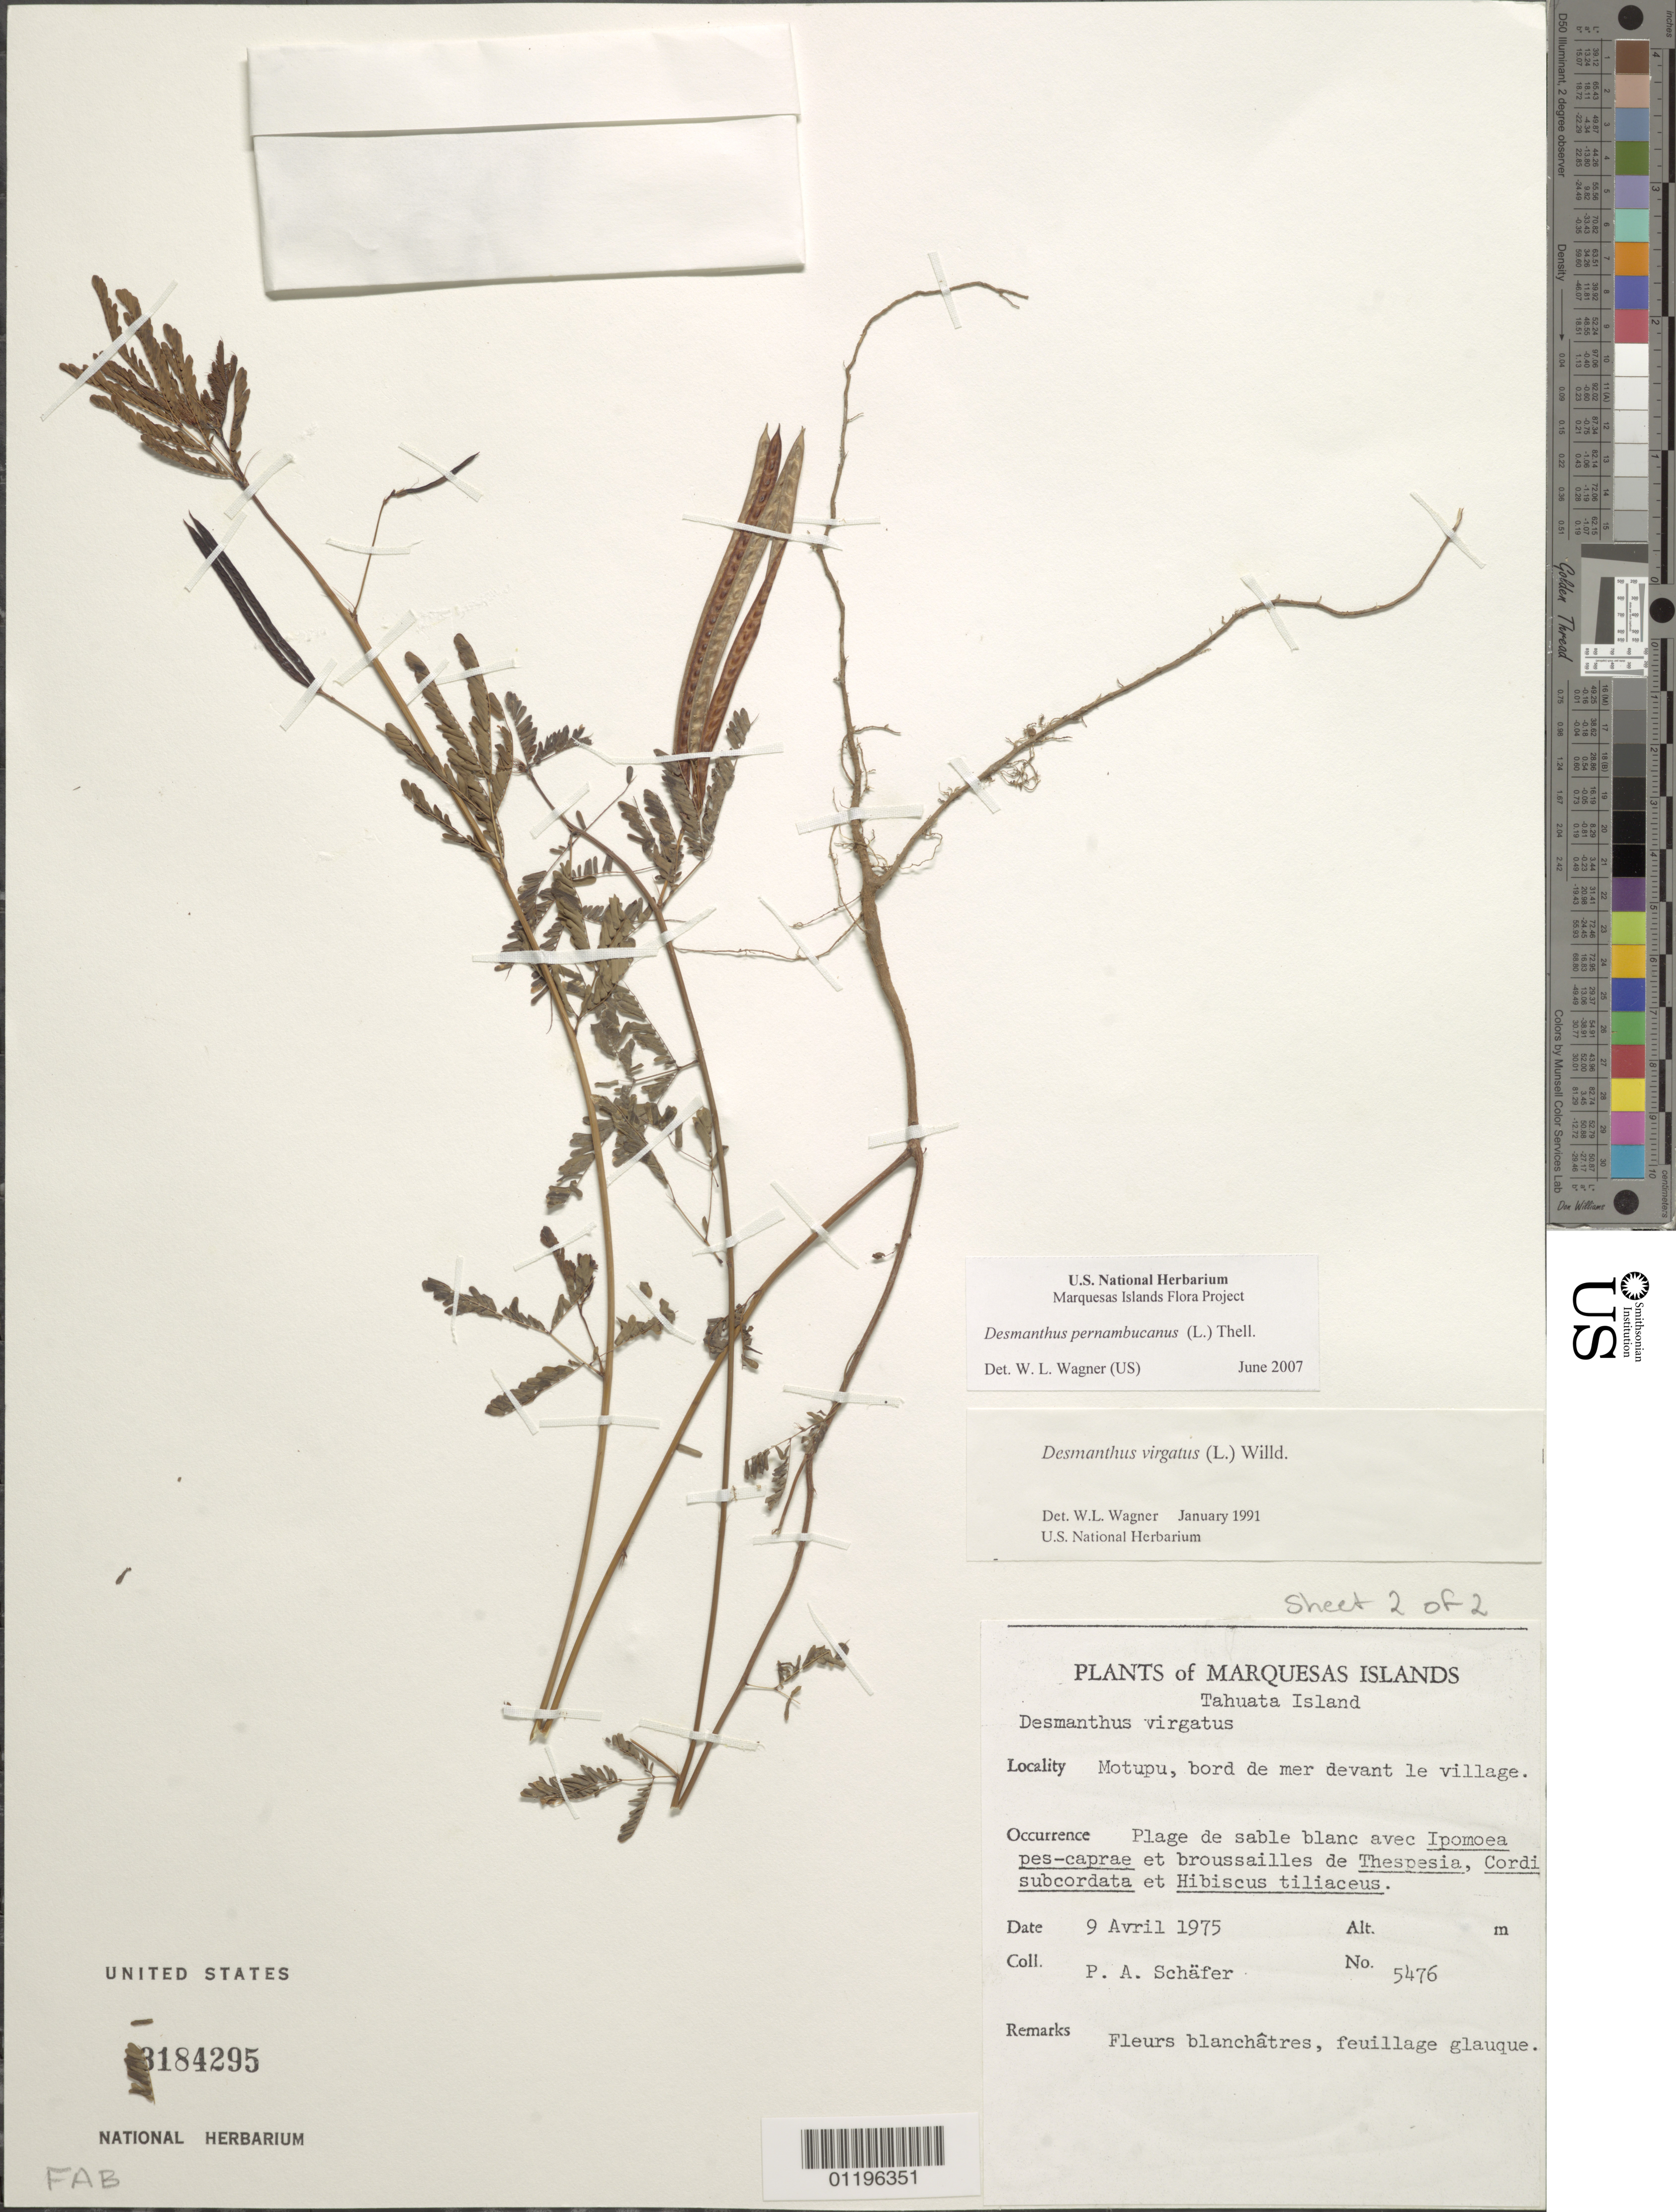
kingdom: Plantae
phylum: Tracheophyta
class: Magnoliopsida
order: Fabales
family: Fabaceae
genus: Desmanthus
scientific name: Desmanthus pernambucanus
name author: (L.) Thell.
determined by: Wagner, W. L., (BOT), Smithsonian Institution - National Museum of Natural History (UNITED STATES)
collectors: P. A. Schäfer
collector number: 5476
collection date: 1975-04-09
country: French Polynesia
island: Tahuata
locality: Motupu, bord de mer devant le village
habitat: Plage de sable blanc avec Ipomoea pes-caprae et broussailles de Thespesia, Cordia subcordata, et Hibiscus tiliaceus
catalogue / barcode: US 3184295